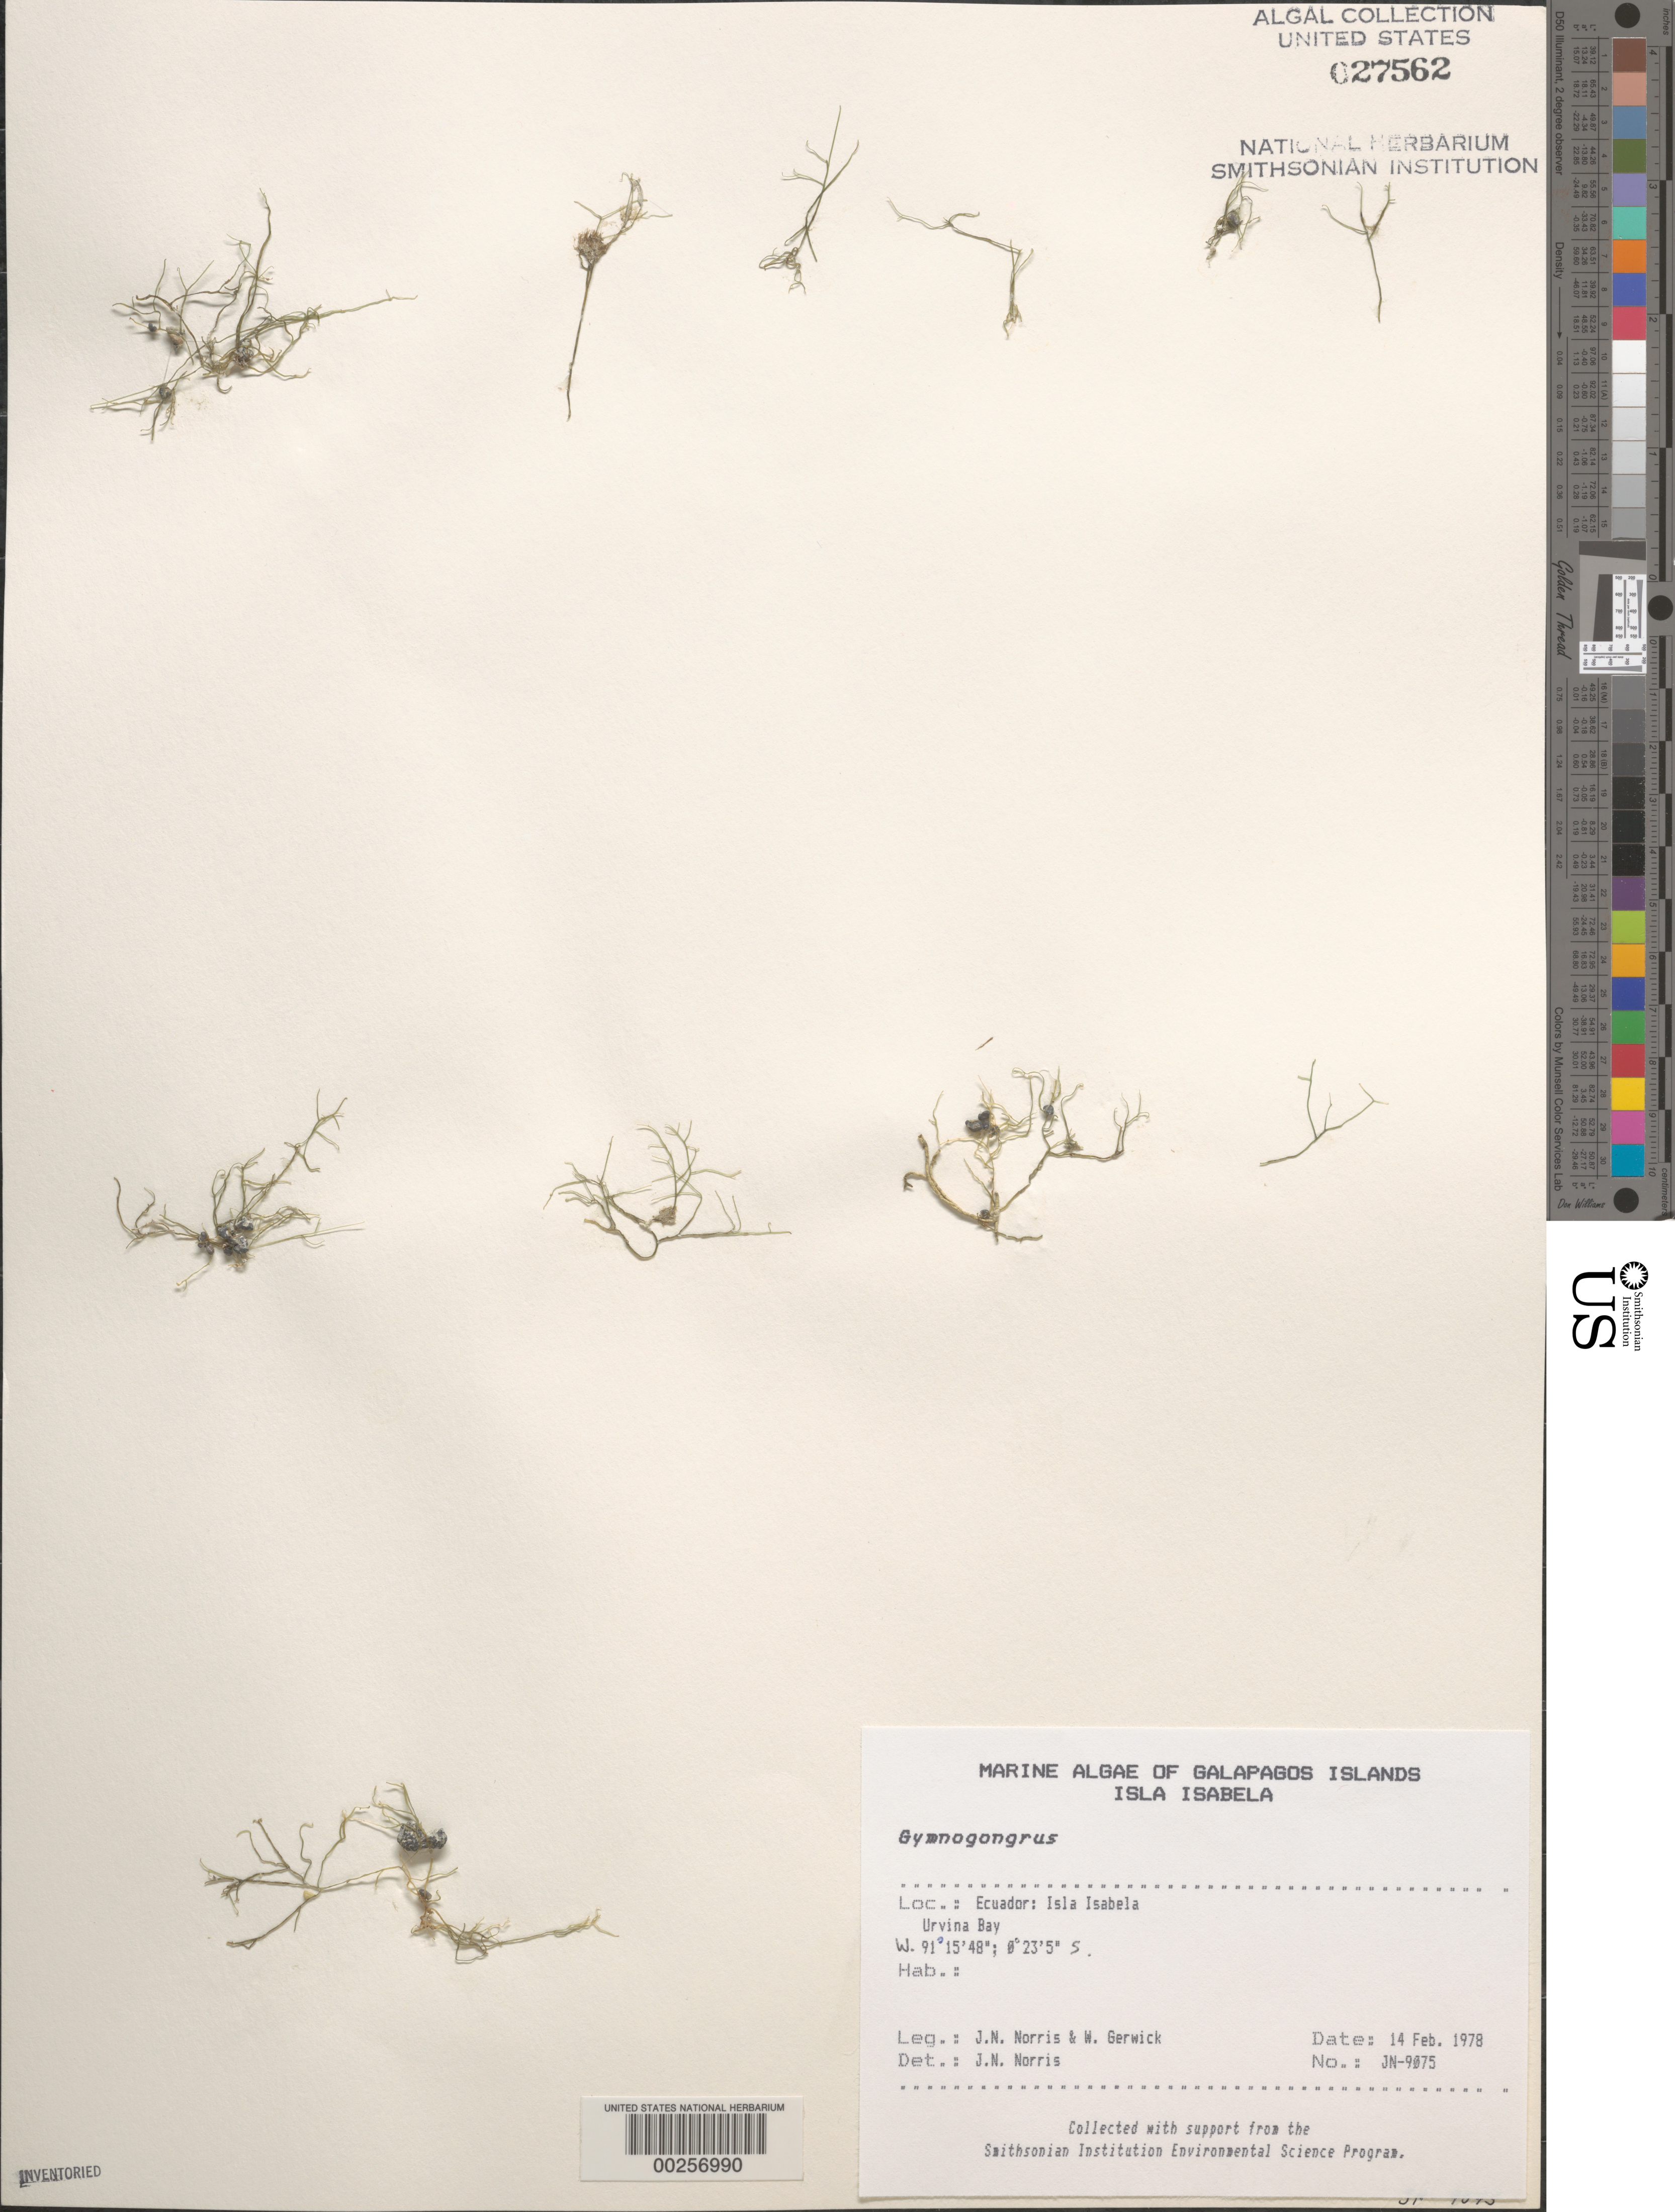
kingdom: Plantae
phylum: Rhodophyta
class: Florideophyceae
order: Gigartinales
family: Phyllophoraceae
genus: Gymnogongrus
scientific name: Gymnogongrus sp.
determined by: Norris, James N.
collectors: J. N. Norris & W. Gerwick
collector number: JN-9075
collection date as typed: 14 Feb 1978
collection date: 1978-02-14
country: Ecuador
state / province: Colón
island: Isabela [Albemarle]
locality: Urvina Bay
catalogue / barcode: US 27562